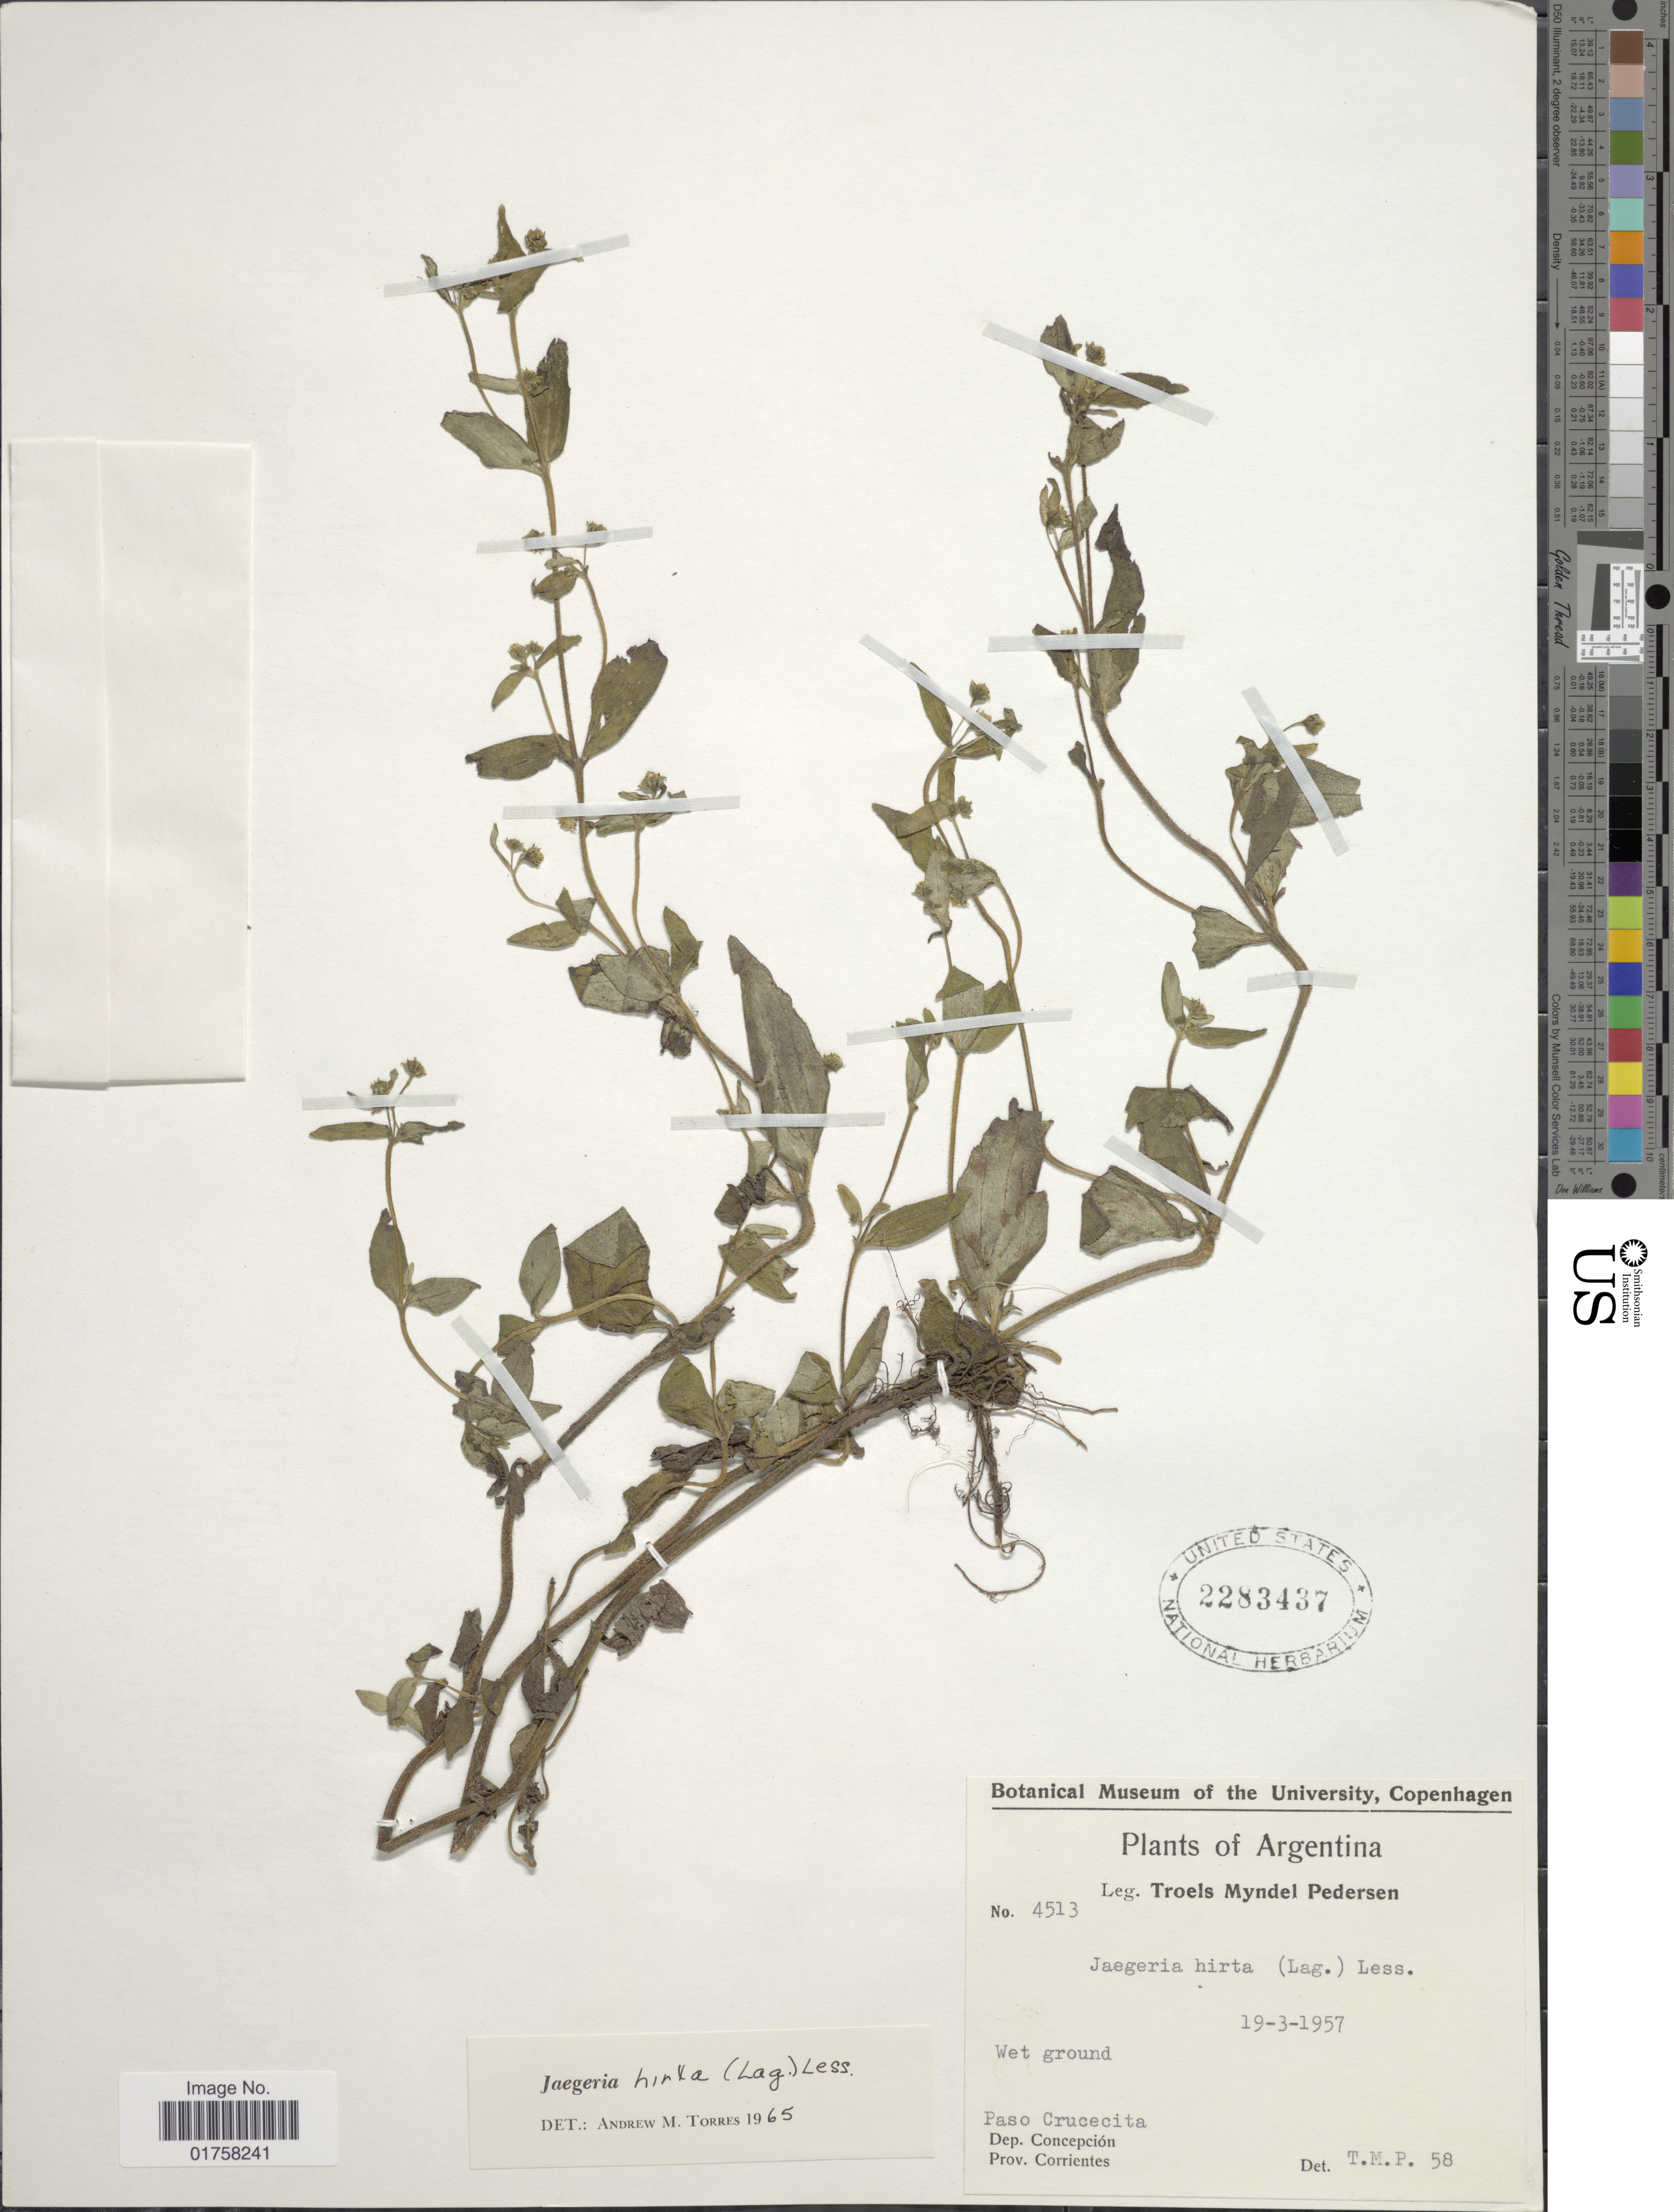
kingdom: Plantae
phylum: Tracheophyta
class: Magnoliopsida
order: Asterales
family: Asteraceae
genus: Jaegeria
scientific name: Jaegeria hirta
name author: (Lag.) Less.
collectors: T. Pederson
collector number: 4513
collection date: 1957-03-19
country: Argentina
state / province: Corrientes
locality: Paso Crucecita, Dep. Concepción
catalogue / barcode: US 2283437